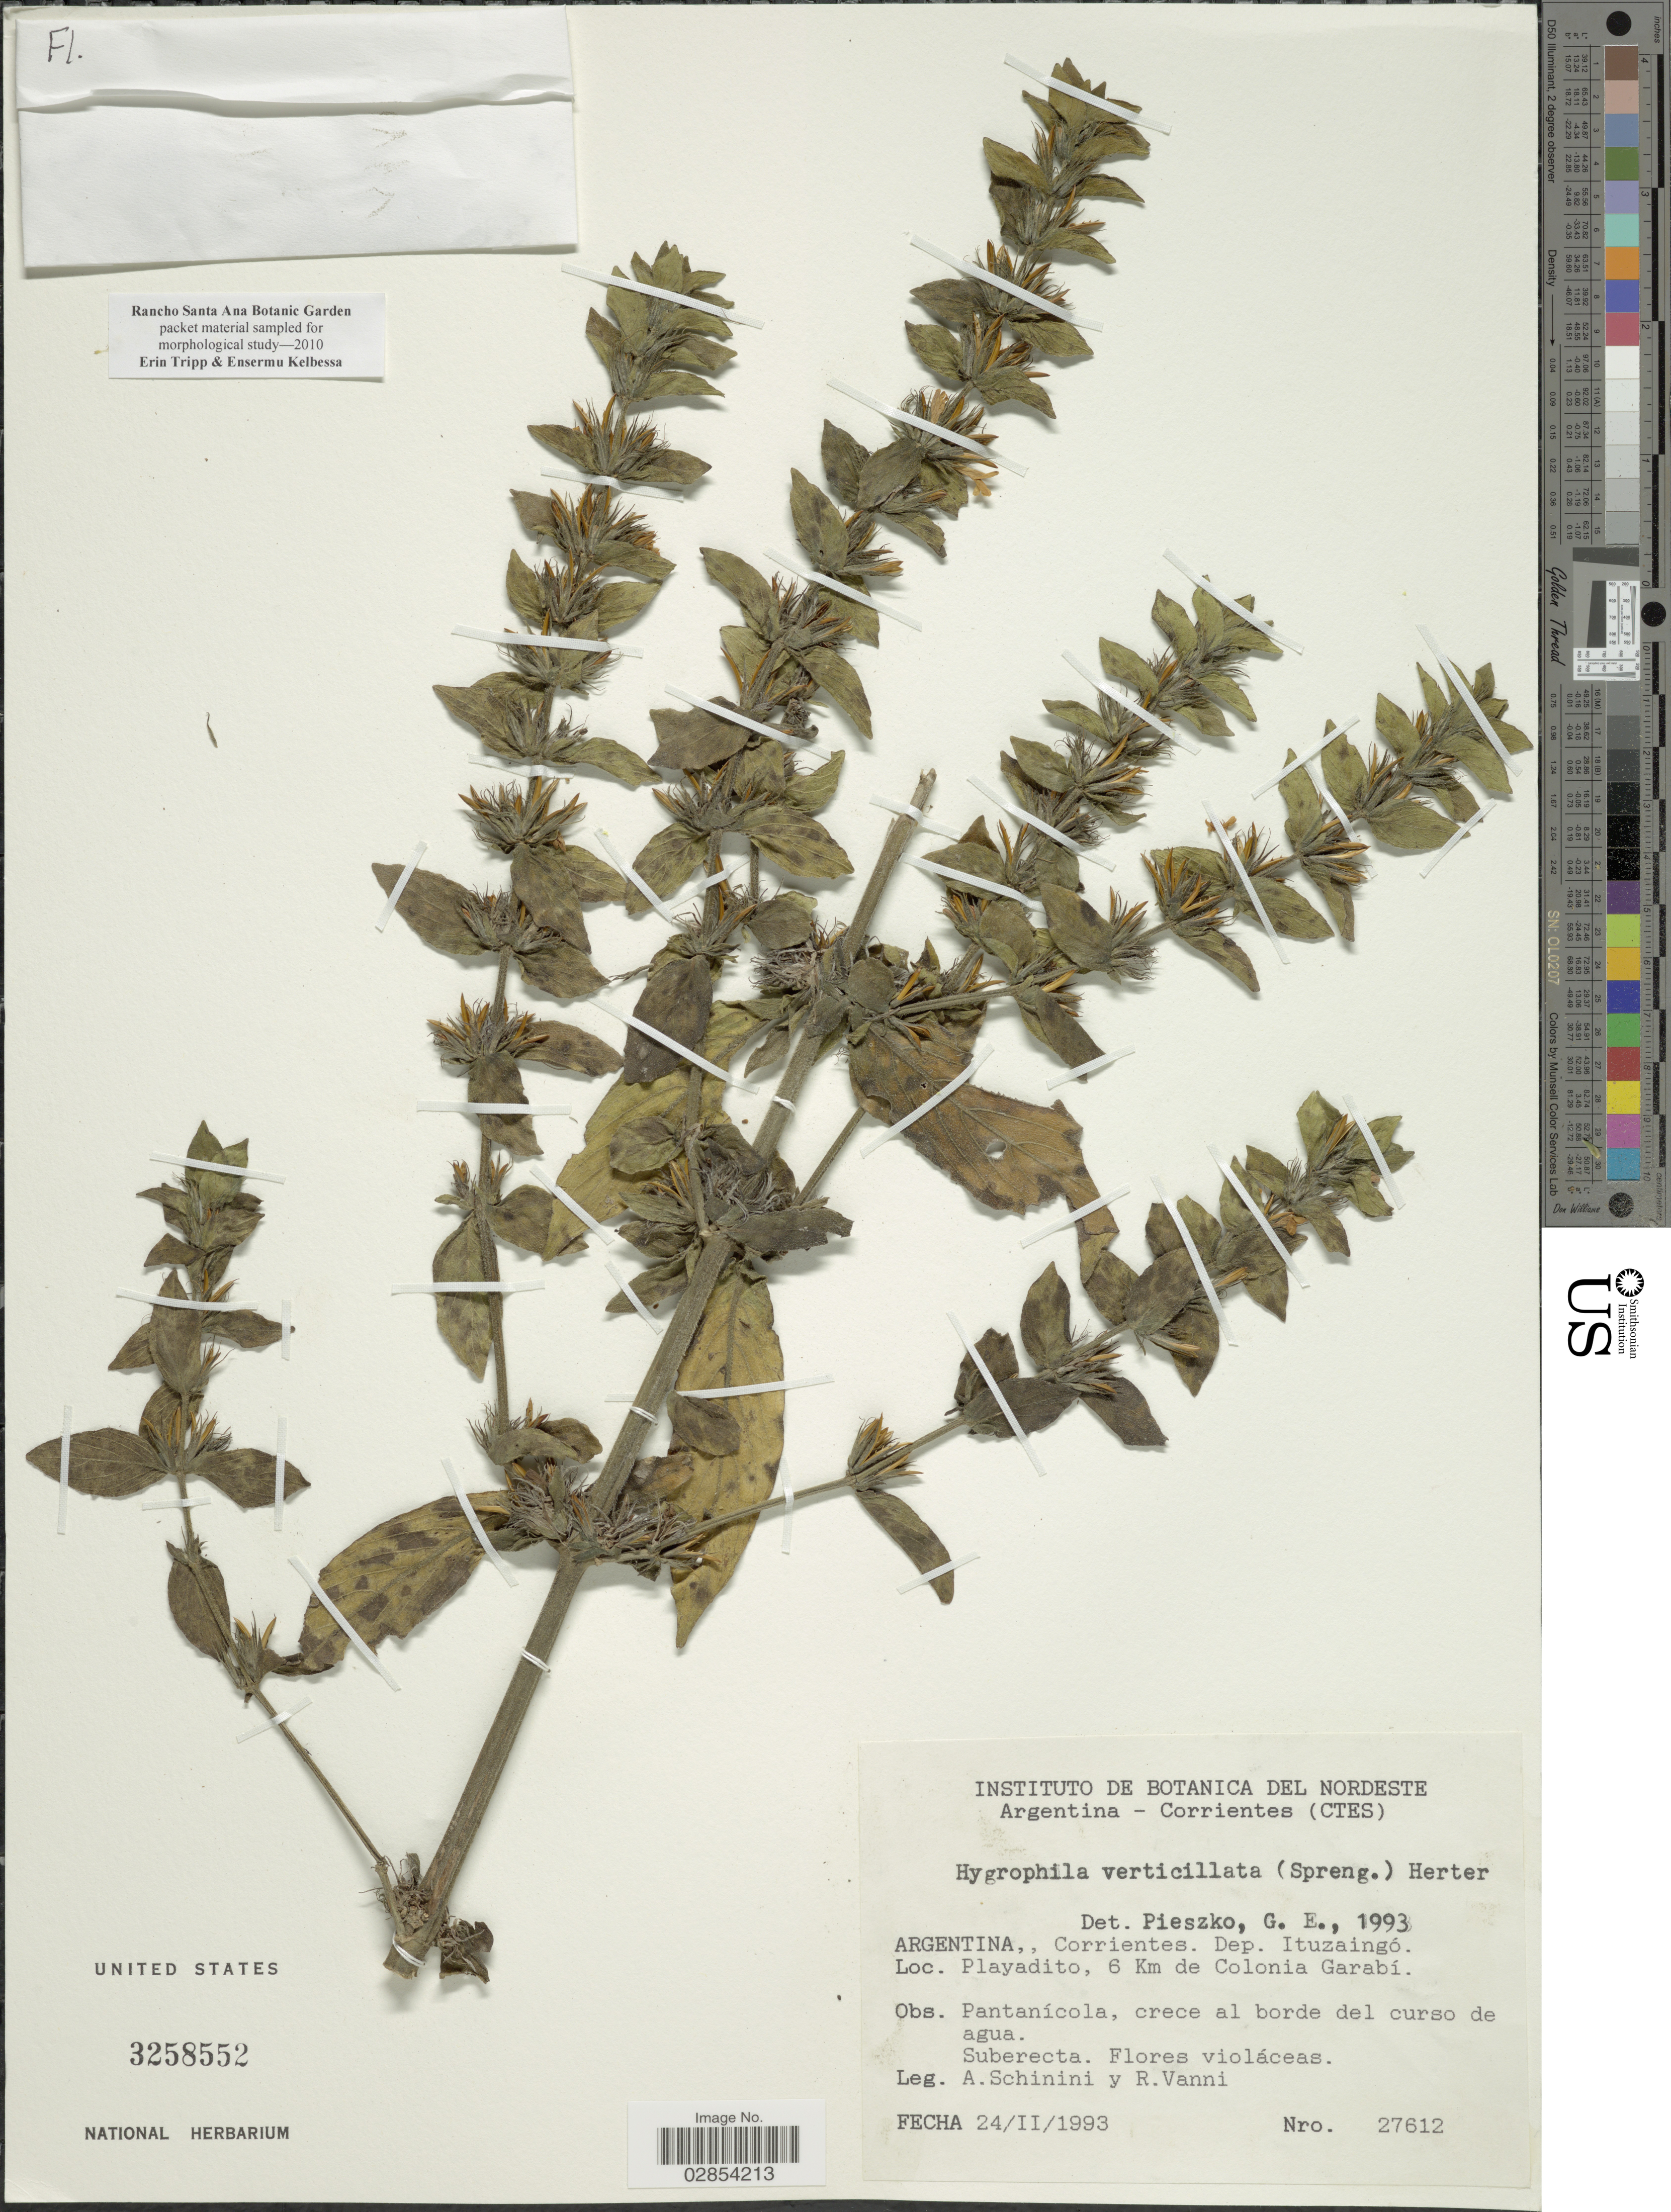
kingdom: Plantae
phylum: Tracheophyta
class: Magnoliopsida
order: Lamiales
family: Acanthaceae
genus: Hygrophila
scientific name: Hygrophila verticillata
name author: (Spreng.) Herter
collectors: A. Schinini & R. Vanni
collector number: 27612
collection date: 1993-02-24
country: Argentina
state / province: Corrientes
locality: Dep. Ituzaingó. Playadito, 6 Km de Colonia Garabí.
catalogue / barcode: US 3258552